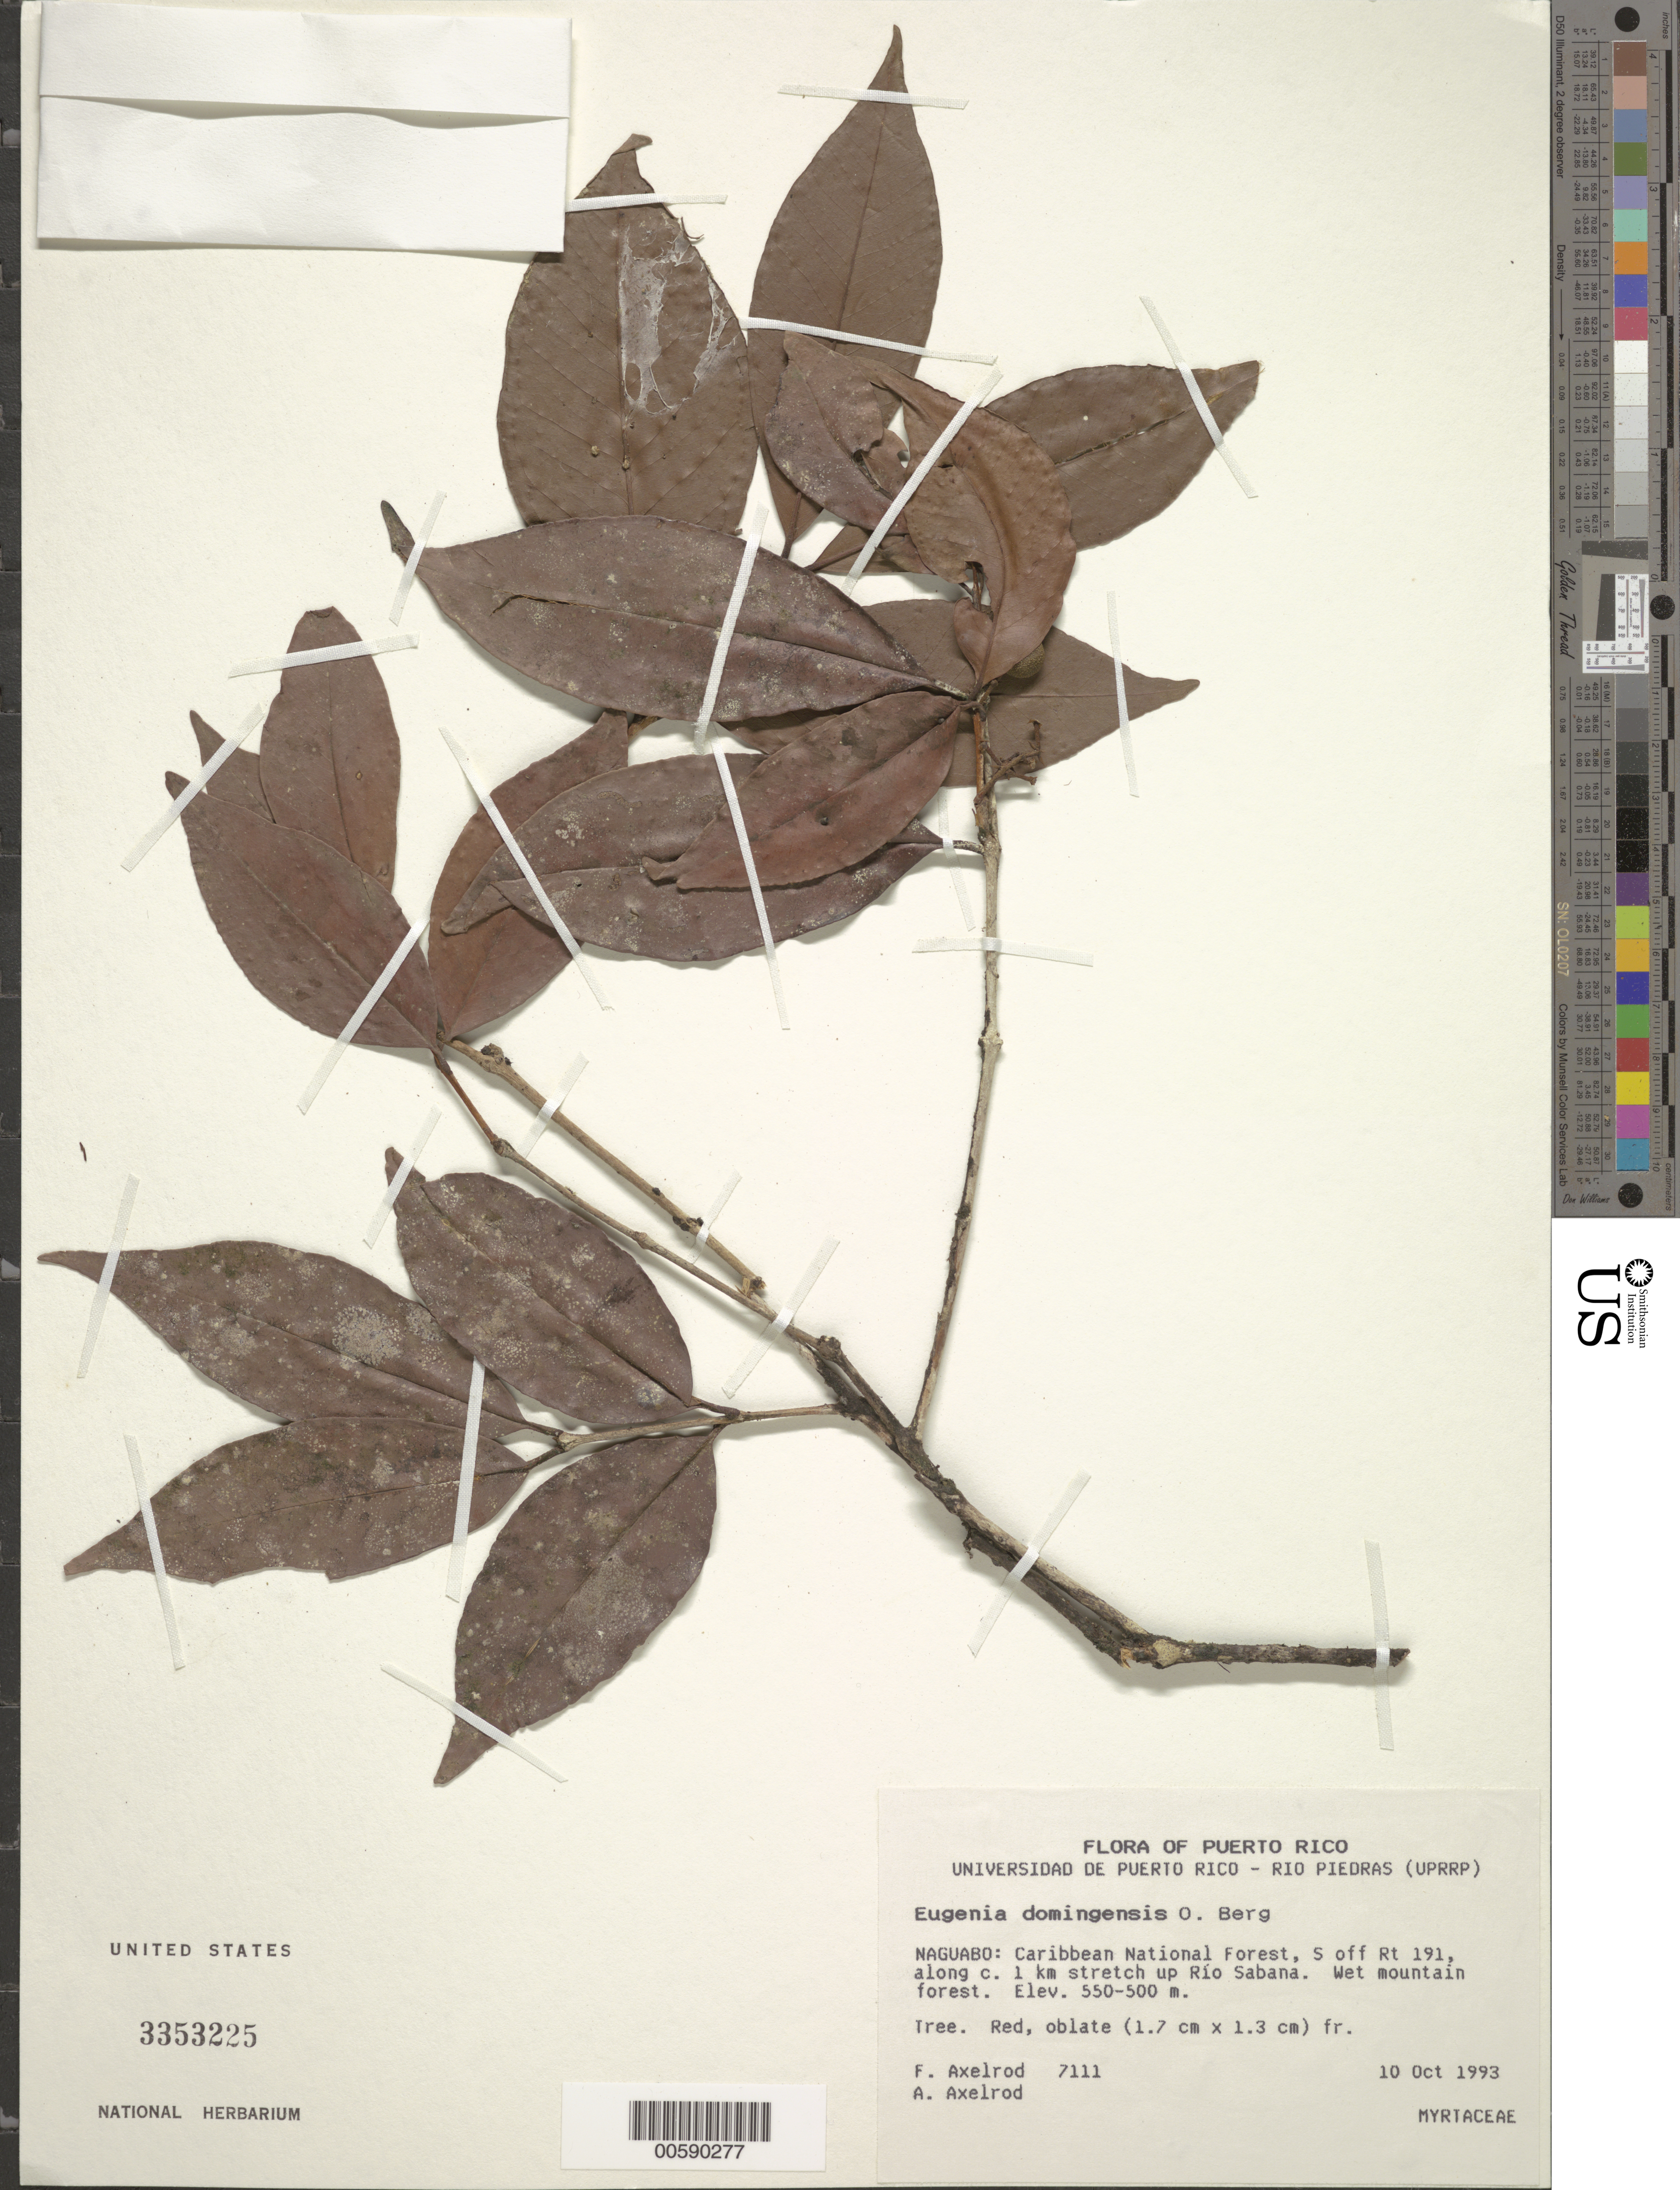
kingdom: Plantae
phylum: Tracheophyta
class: Magnoliopsida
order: Myrtales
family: Myrtaceae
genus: Eugenia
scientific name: Eugenia domingensis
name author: O. Berg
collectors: F. S. Axelrod & A. Axelrod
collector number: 7111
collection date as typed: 10 Oct 1993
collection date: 1993-10-10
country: Puerto Rico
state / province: Naguabo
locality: Naguabo: Caribbean National Forest, S off Rt. 191, along ca. 1 km stretch up Río Sabana.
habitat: Wet mountain forest.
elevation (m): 500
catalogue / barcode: US 3353225